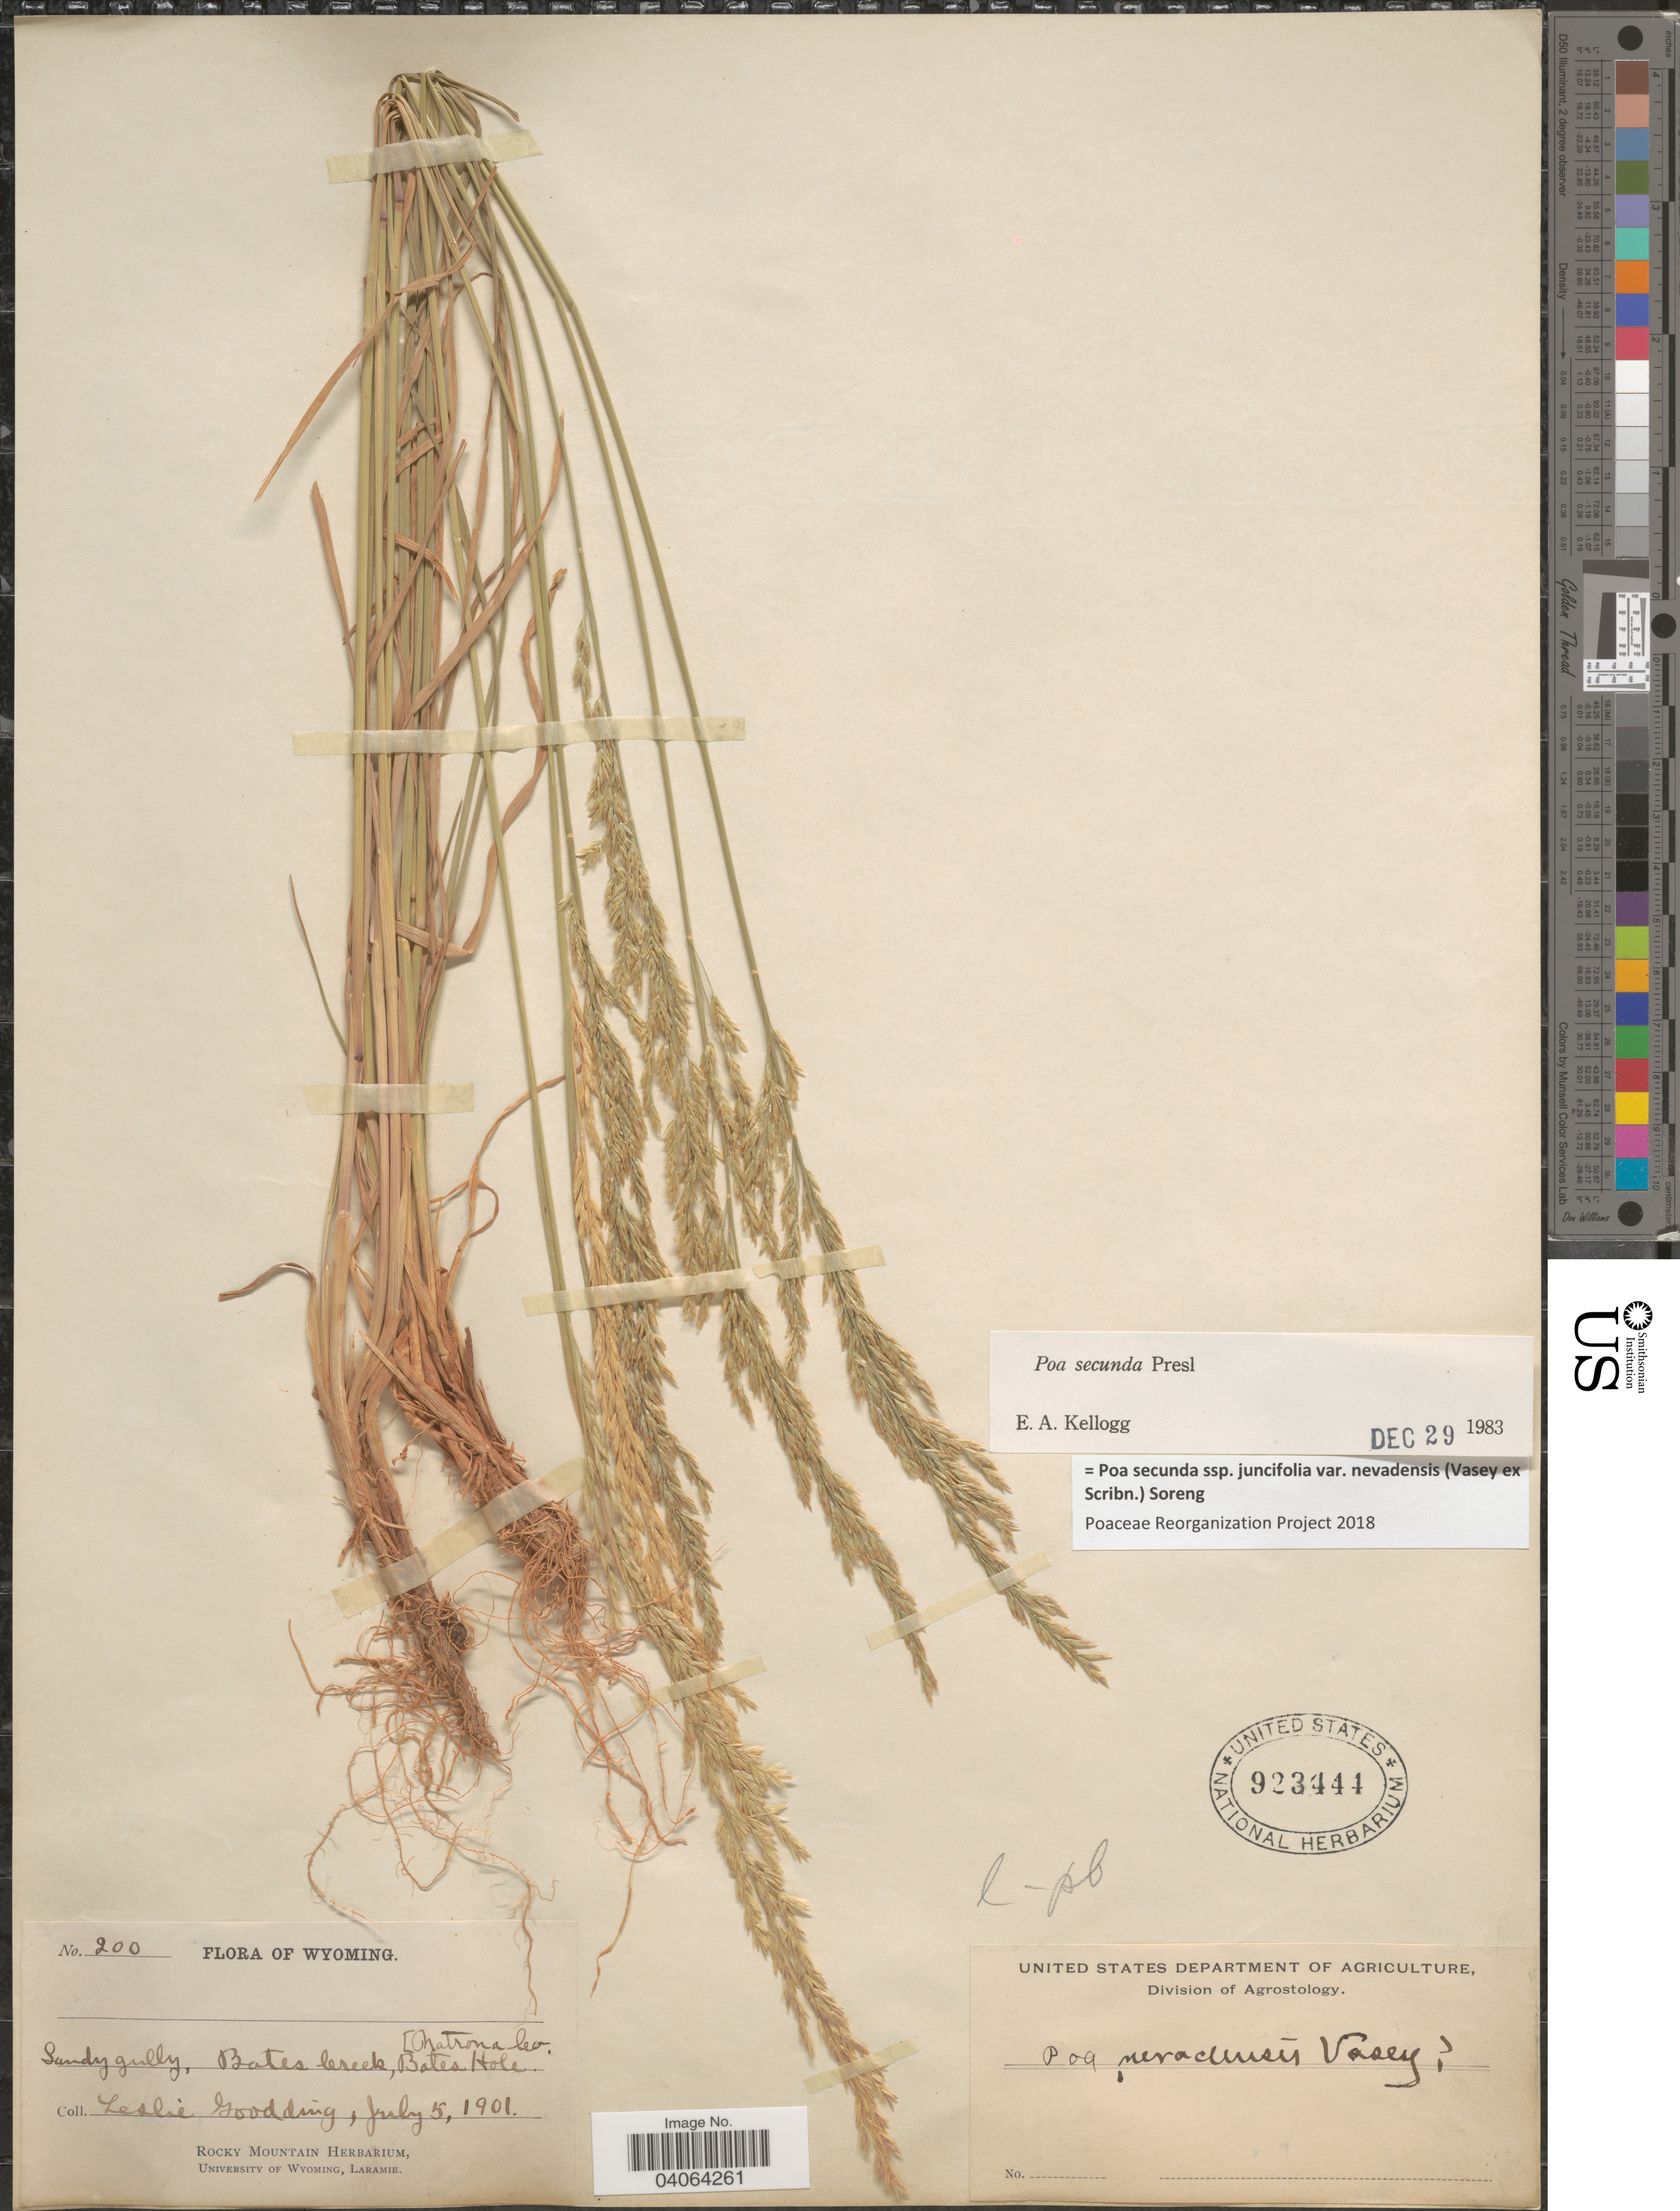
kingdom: Plantae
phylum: Tracheophyta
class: Liliopsida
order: Poales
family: Poaceae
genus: Poa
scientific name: Poa secunda subsp. juncifolia var. nevadensis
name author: (Vasey ex Scribn.) Soreng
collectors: L. N. Goodding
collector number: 200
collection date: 1901-07-05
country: United States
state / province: Wyoming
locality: Bates Creek, Bates Hole. Natrona Co.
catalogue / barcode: US 923444